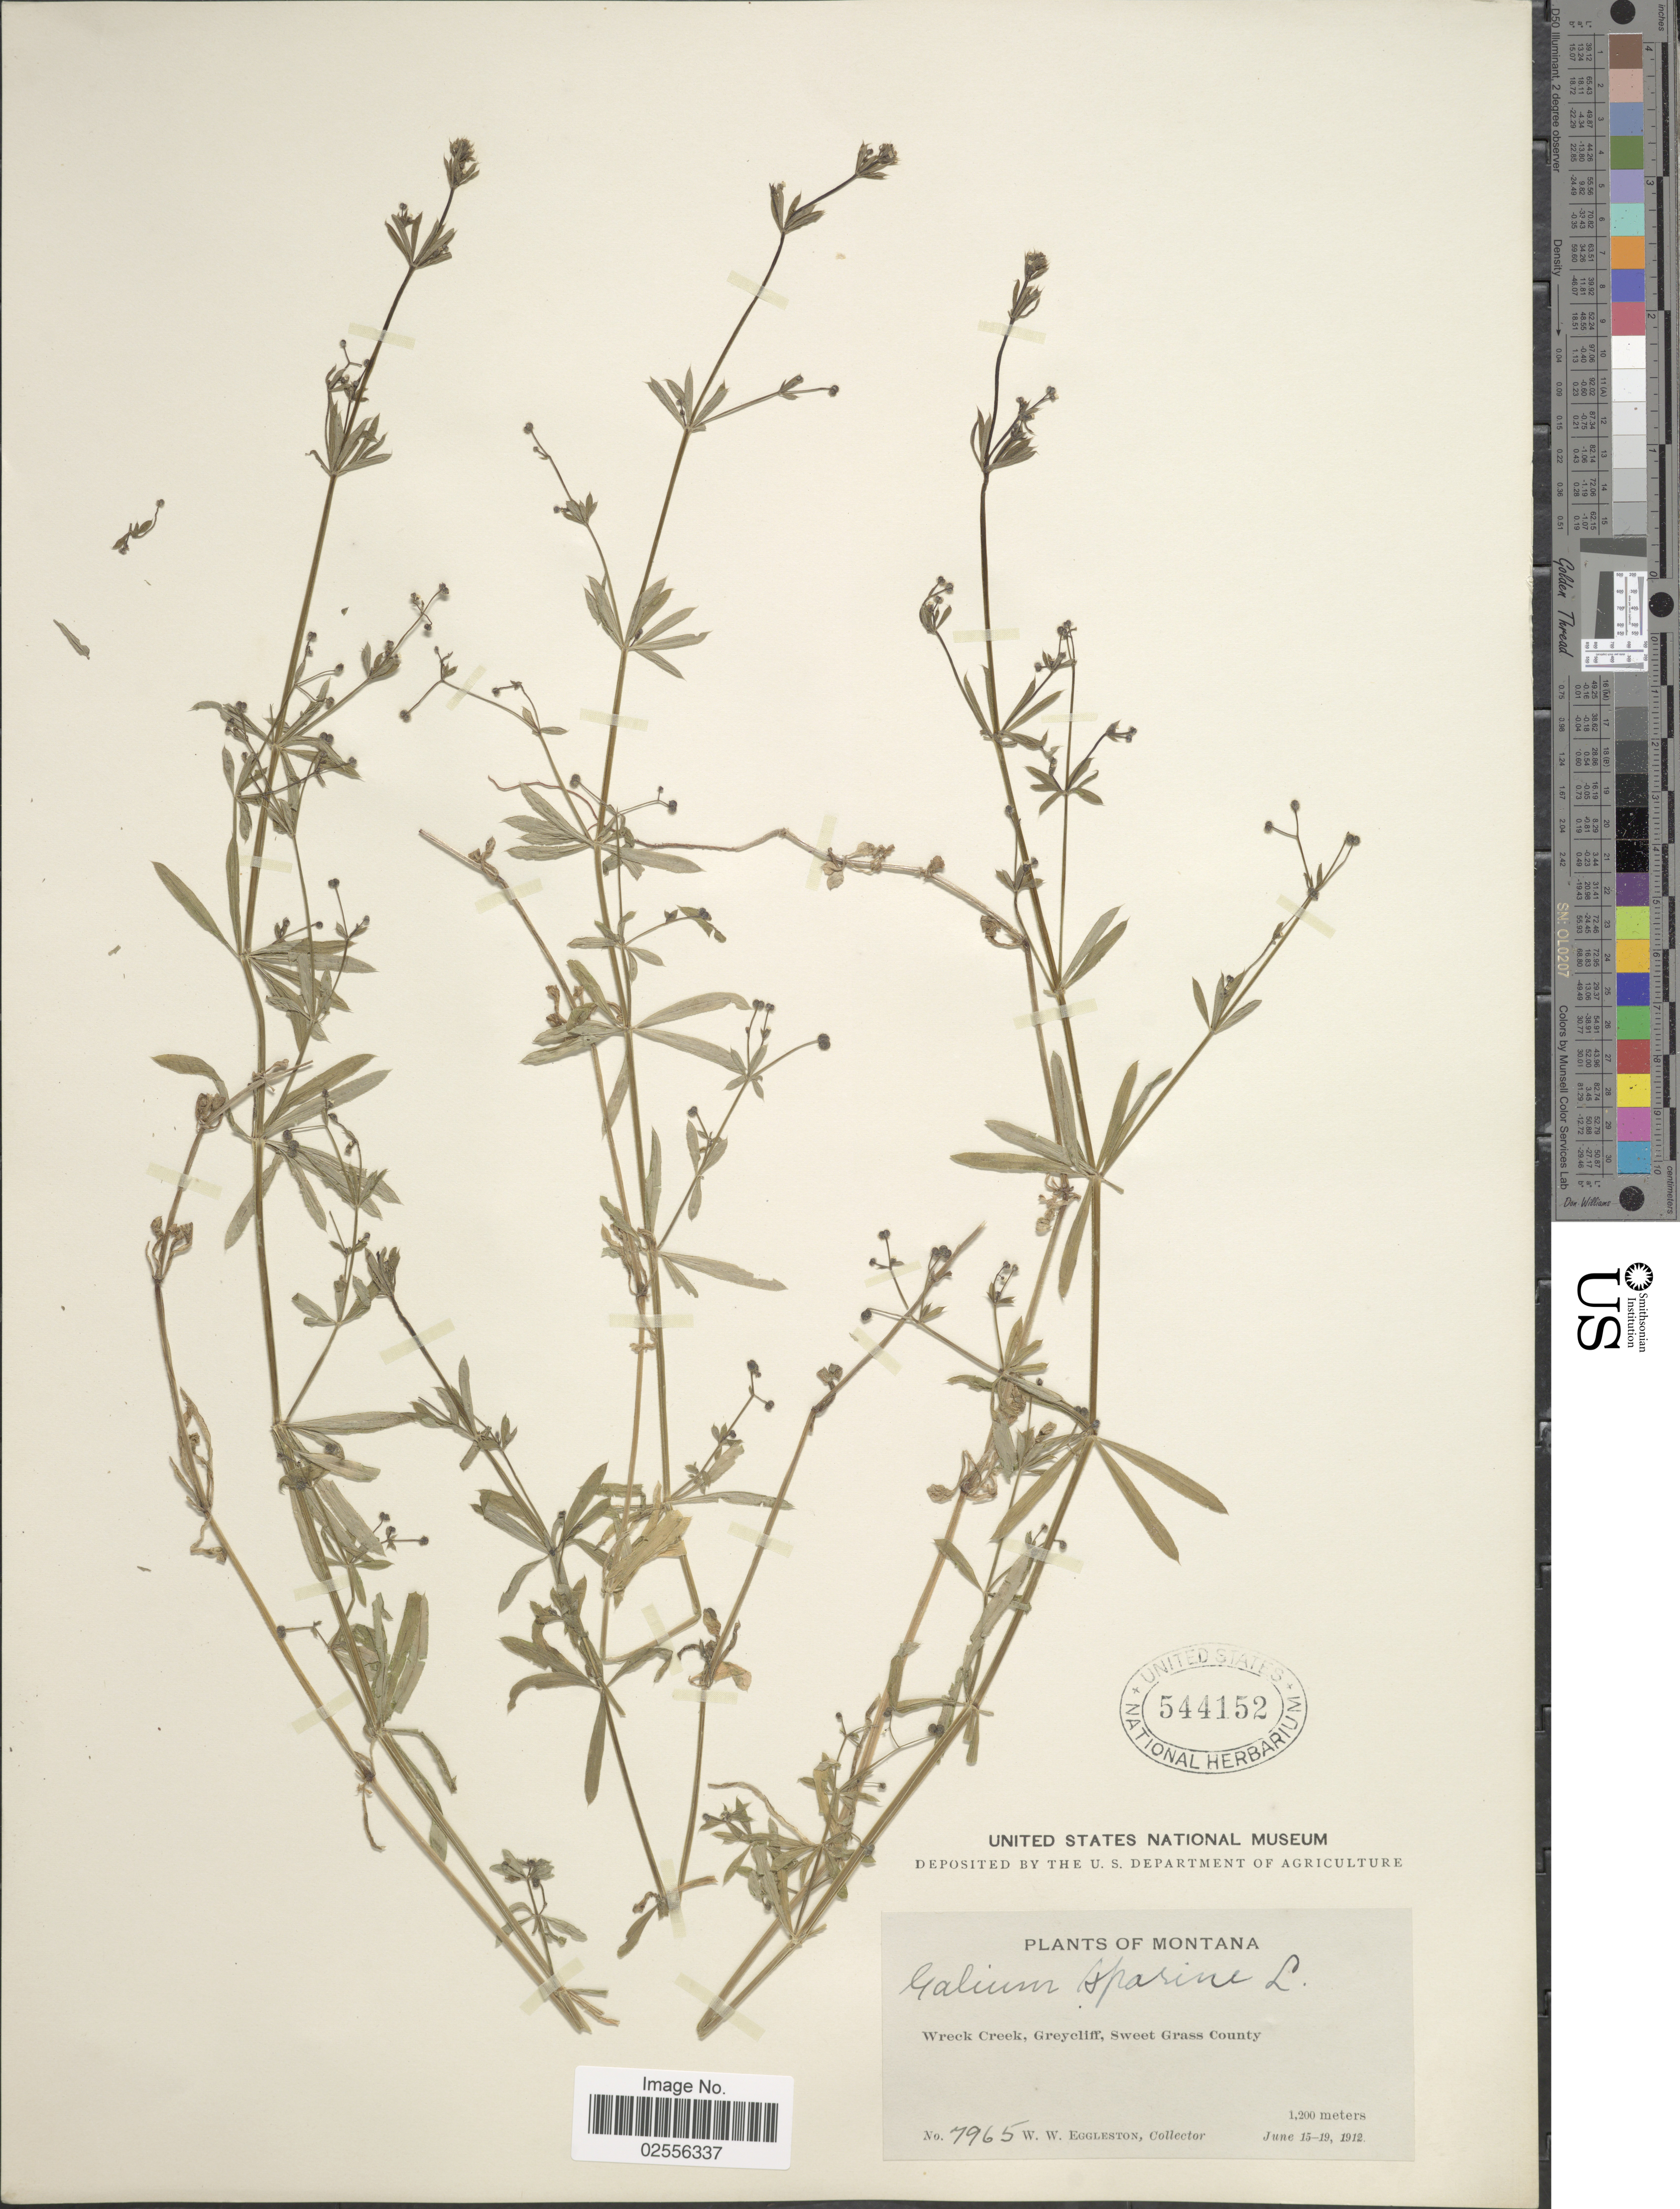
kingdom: Plantae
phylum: Tracheophyta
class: Magnoliopsida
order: Gentianales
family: Rubiaceae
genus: Galium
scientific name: Galium aparine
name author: L.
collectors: W. W. Eggleston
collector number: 7965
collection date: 1912-06-15/1912-06-19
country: United States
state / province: Montana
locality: Wreck Creek, Greycliff, Sweet Grass County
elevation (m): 1200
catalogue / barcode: US 544152